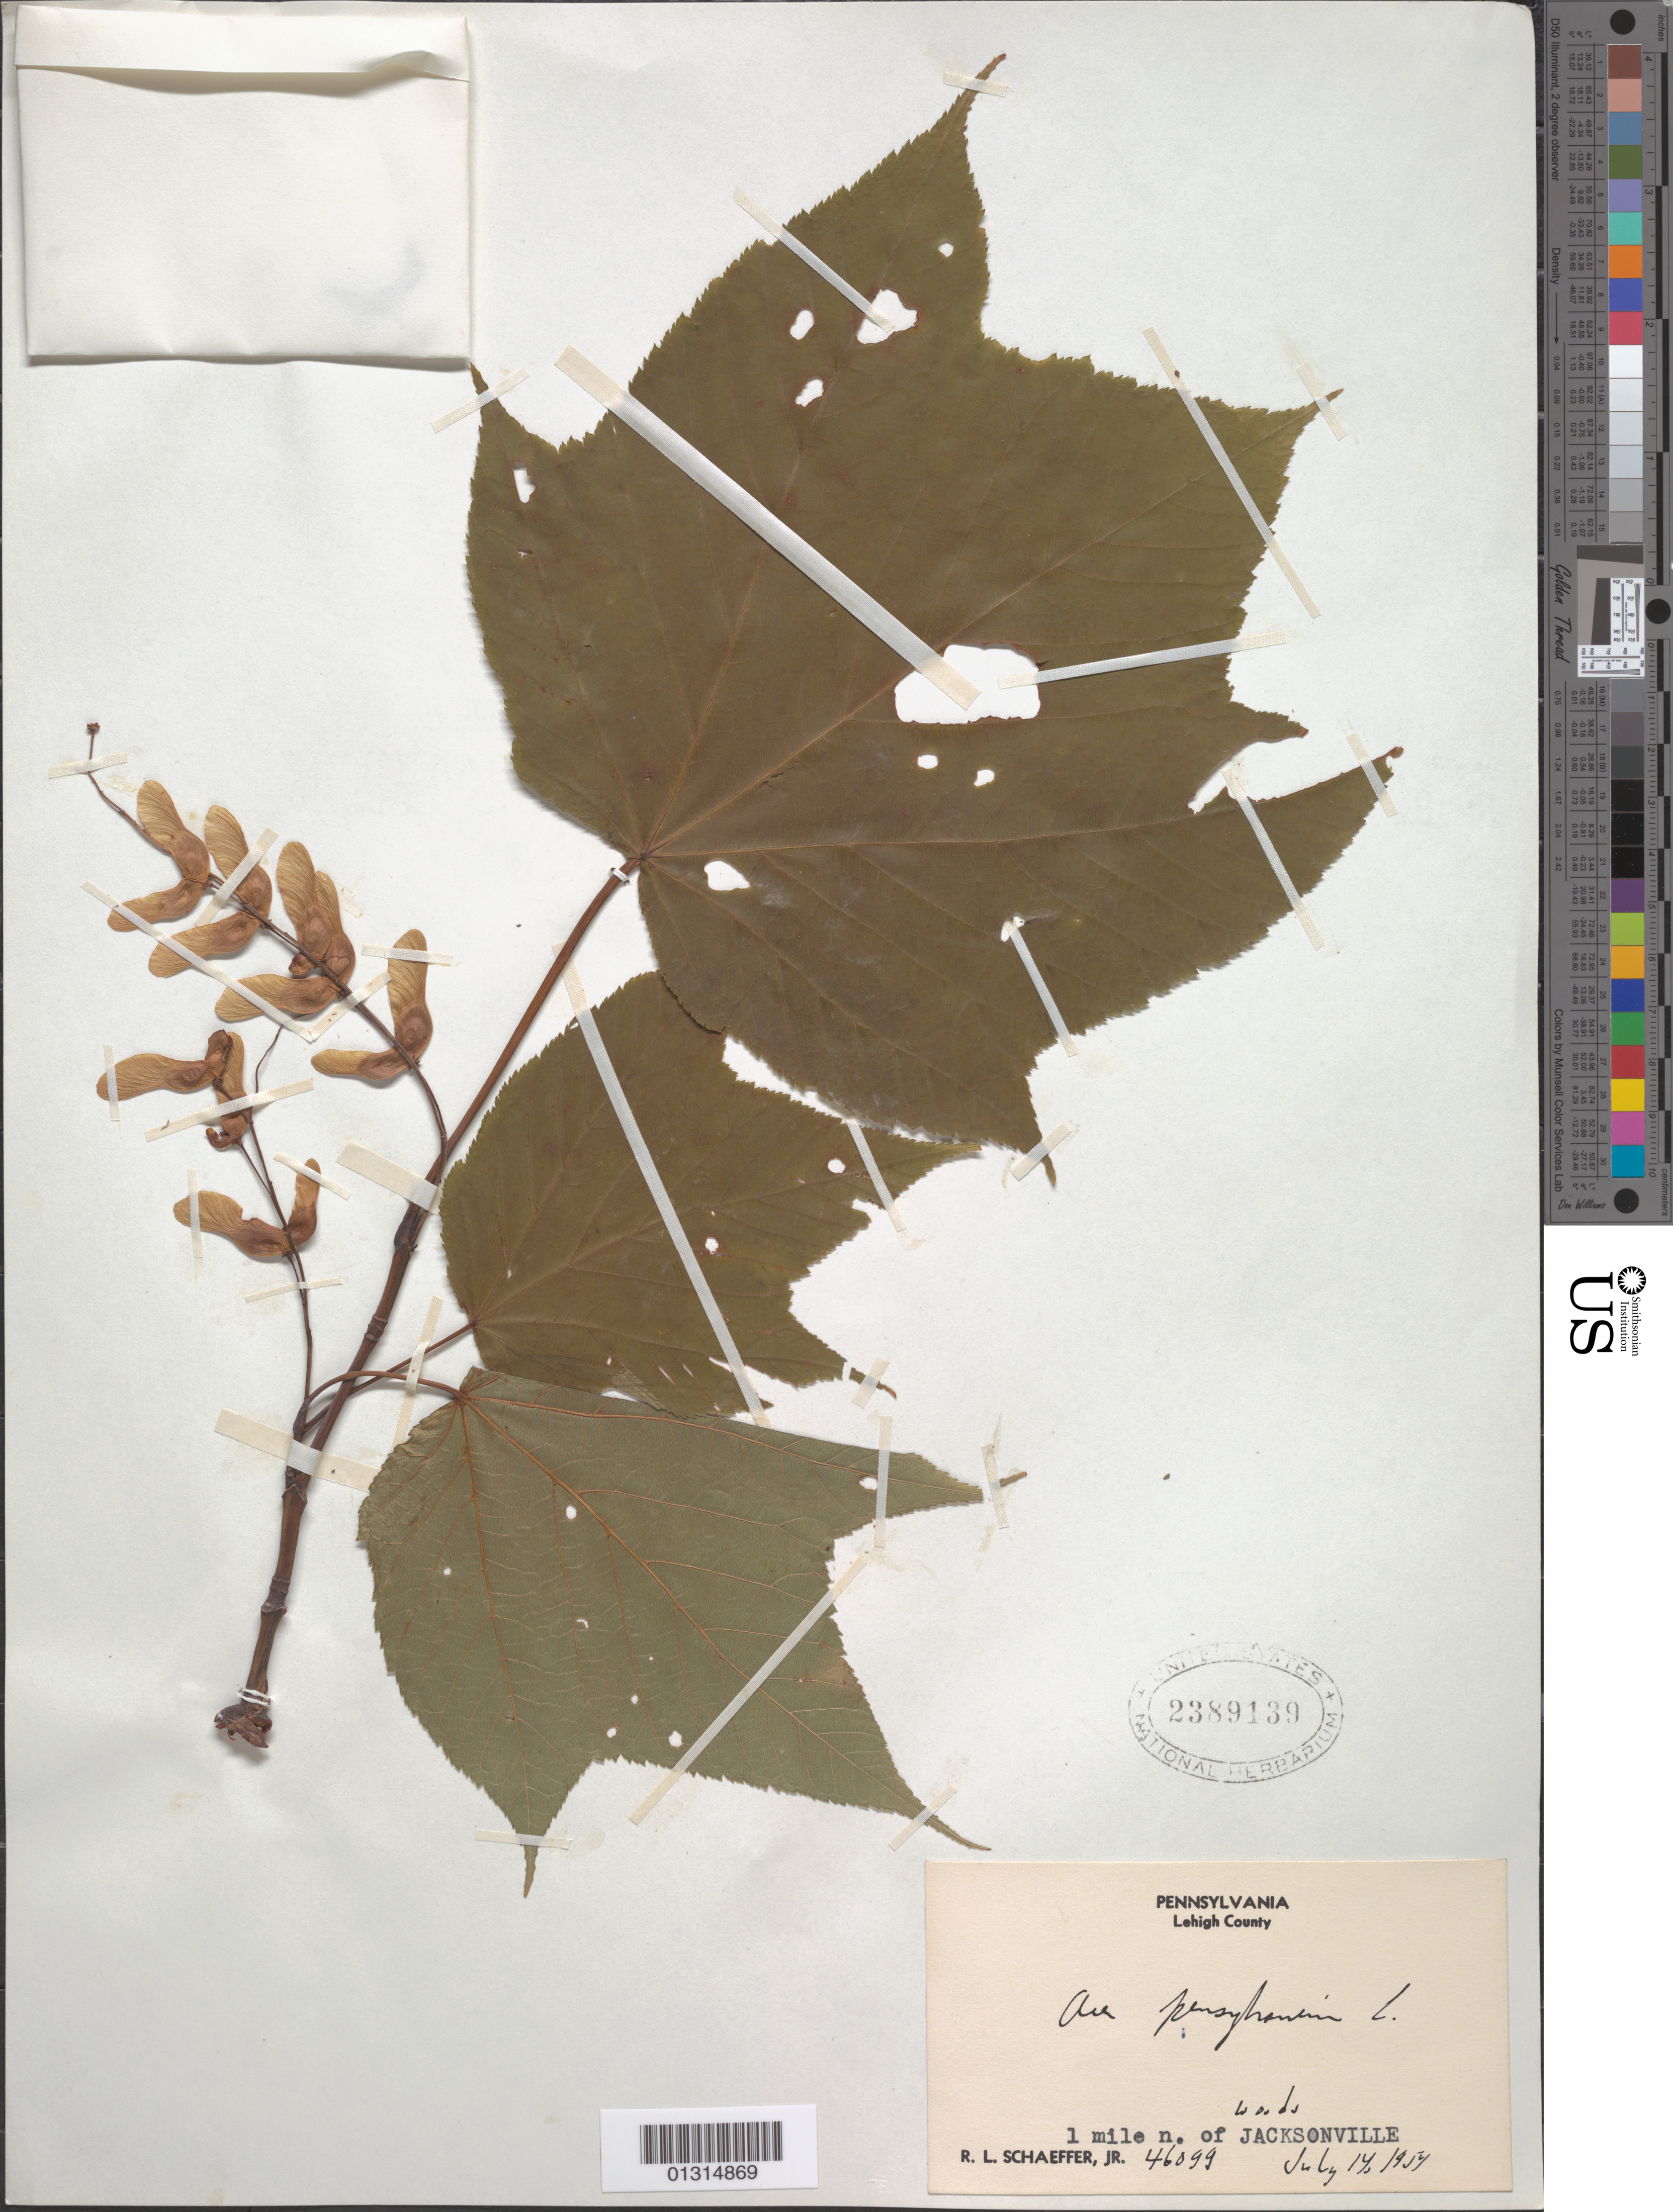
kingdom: Plantae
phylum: Tracheophyta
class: Magnoliopsida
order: Sapindales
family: Sapindaceae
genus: Acer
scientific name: Acer pensylvanicum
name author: L.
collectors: R. Schaeffer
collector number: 46099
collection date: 1954-07-14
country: United States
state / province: Pennsylvania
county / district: Lehigh County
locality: Lehigh County, 1 mile N of Jacksonville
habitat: Woods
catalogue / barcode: US 2389139